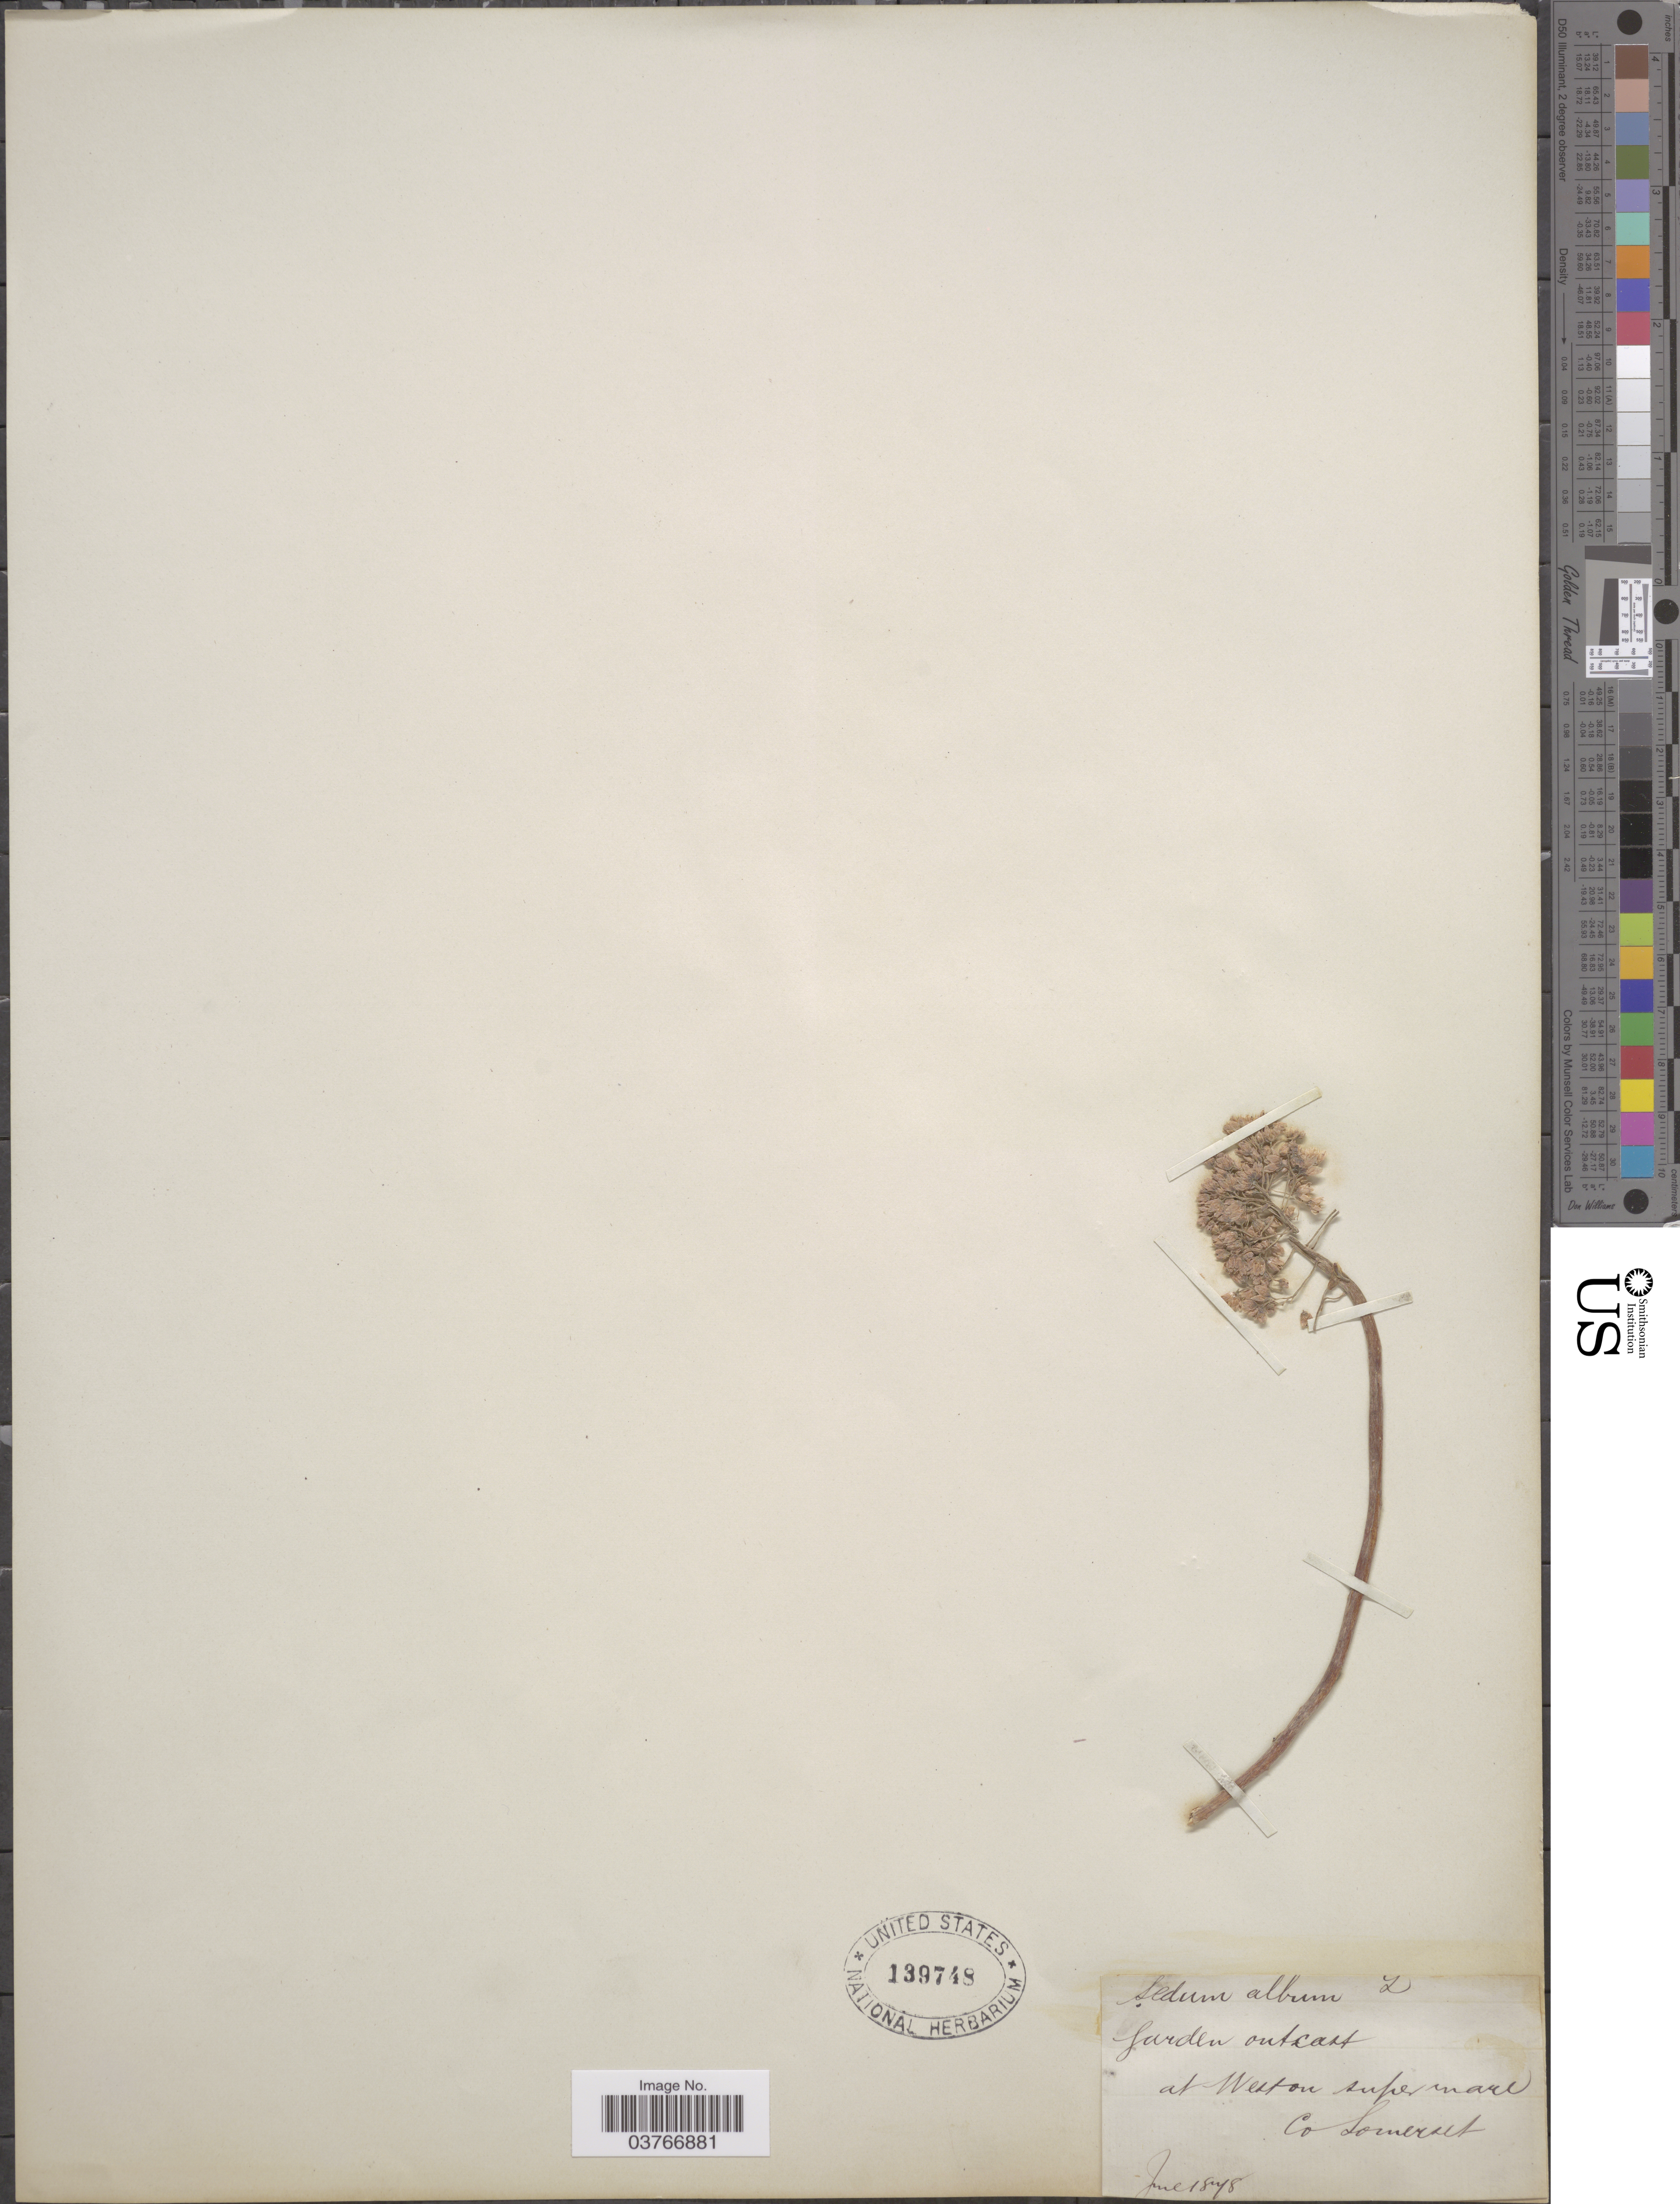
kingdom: Plantae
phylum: Tracheophyta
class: Magnoliopsida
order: Saxifragales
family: Crassulaceae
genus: Sedum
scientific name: Sedum sp.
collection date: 1848-06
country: United Kingdom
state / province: England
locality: At Weston super mare Co Somerset.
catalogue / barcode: US 139748